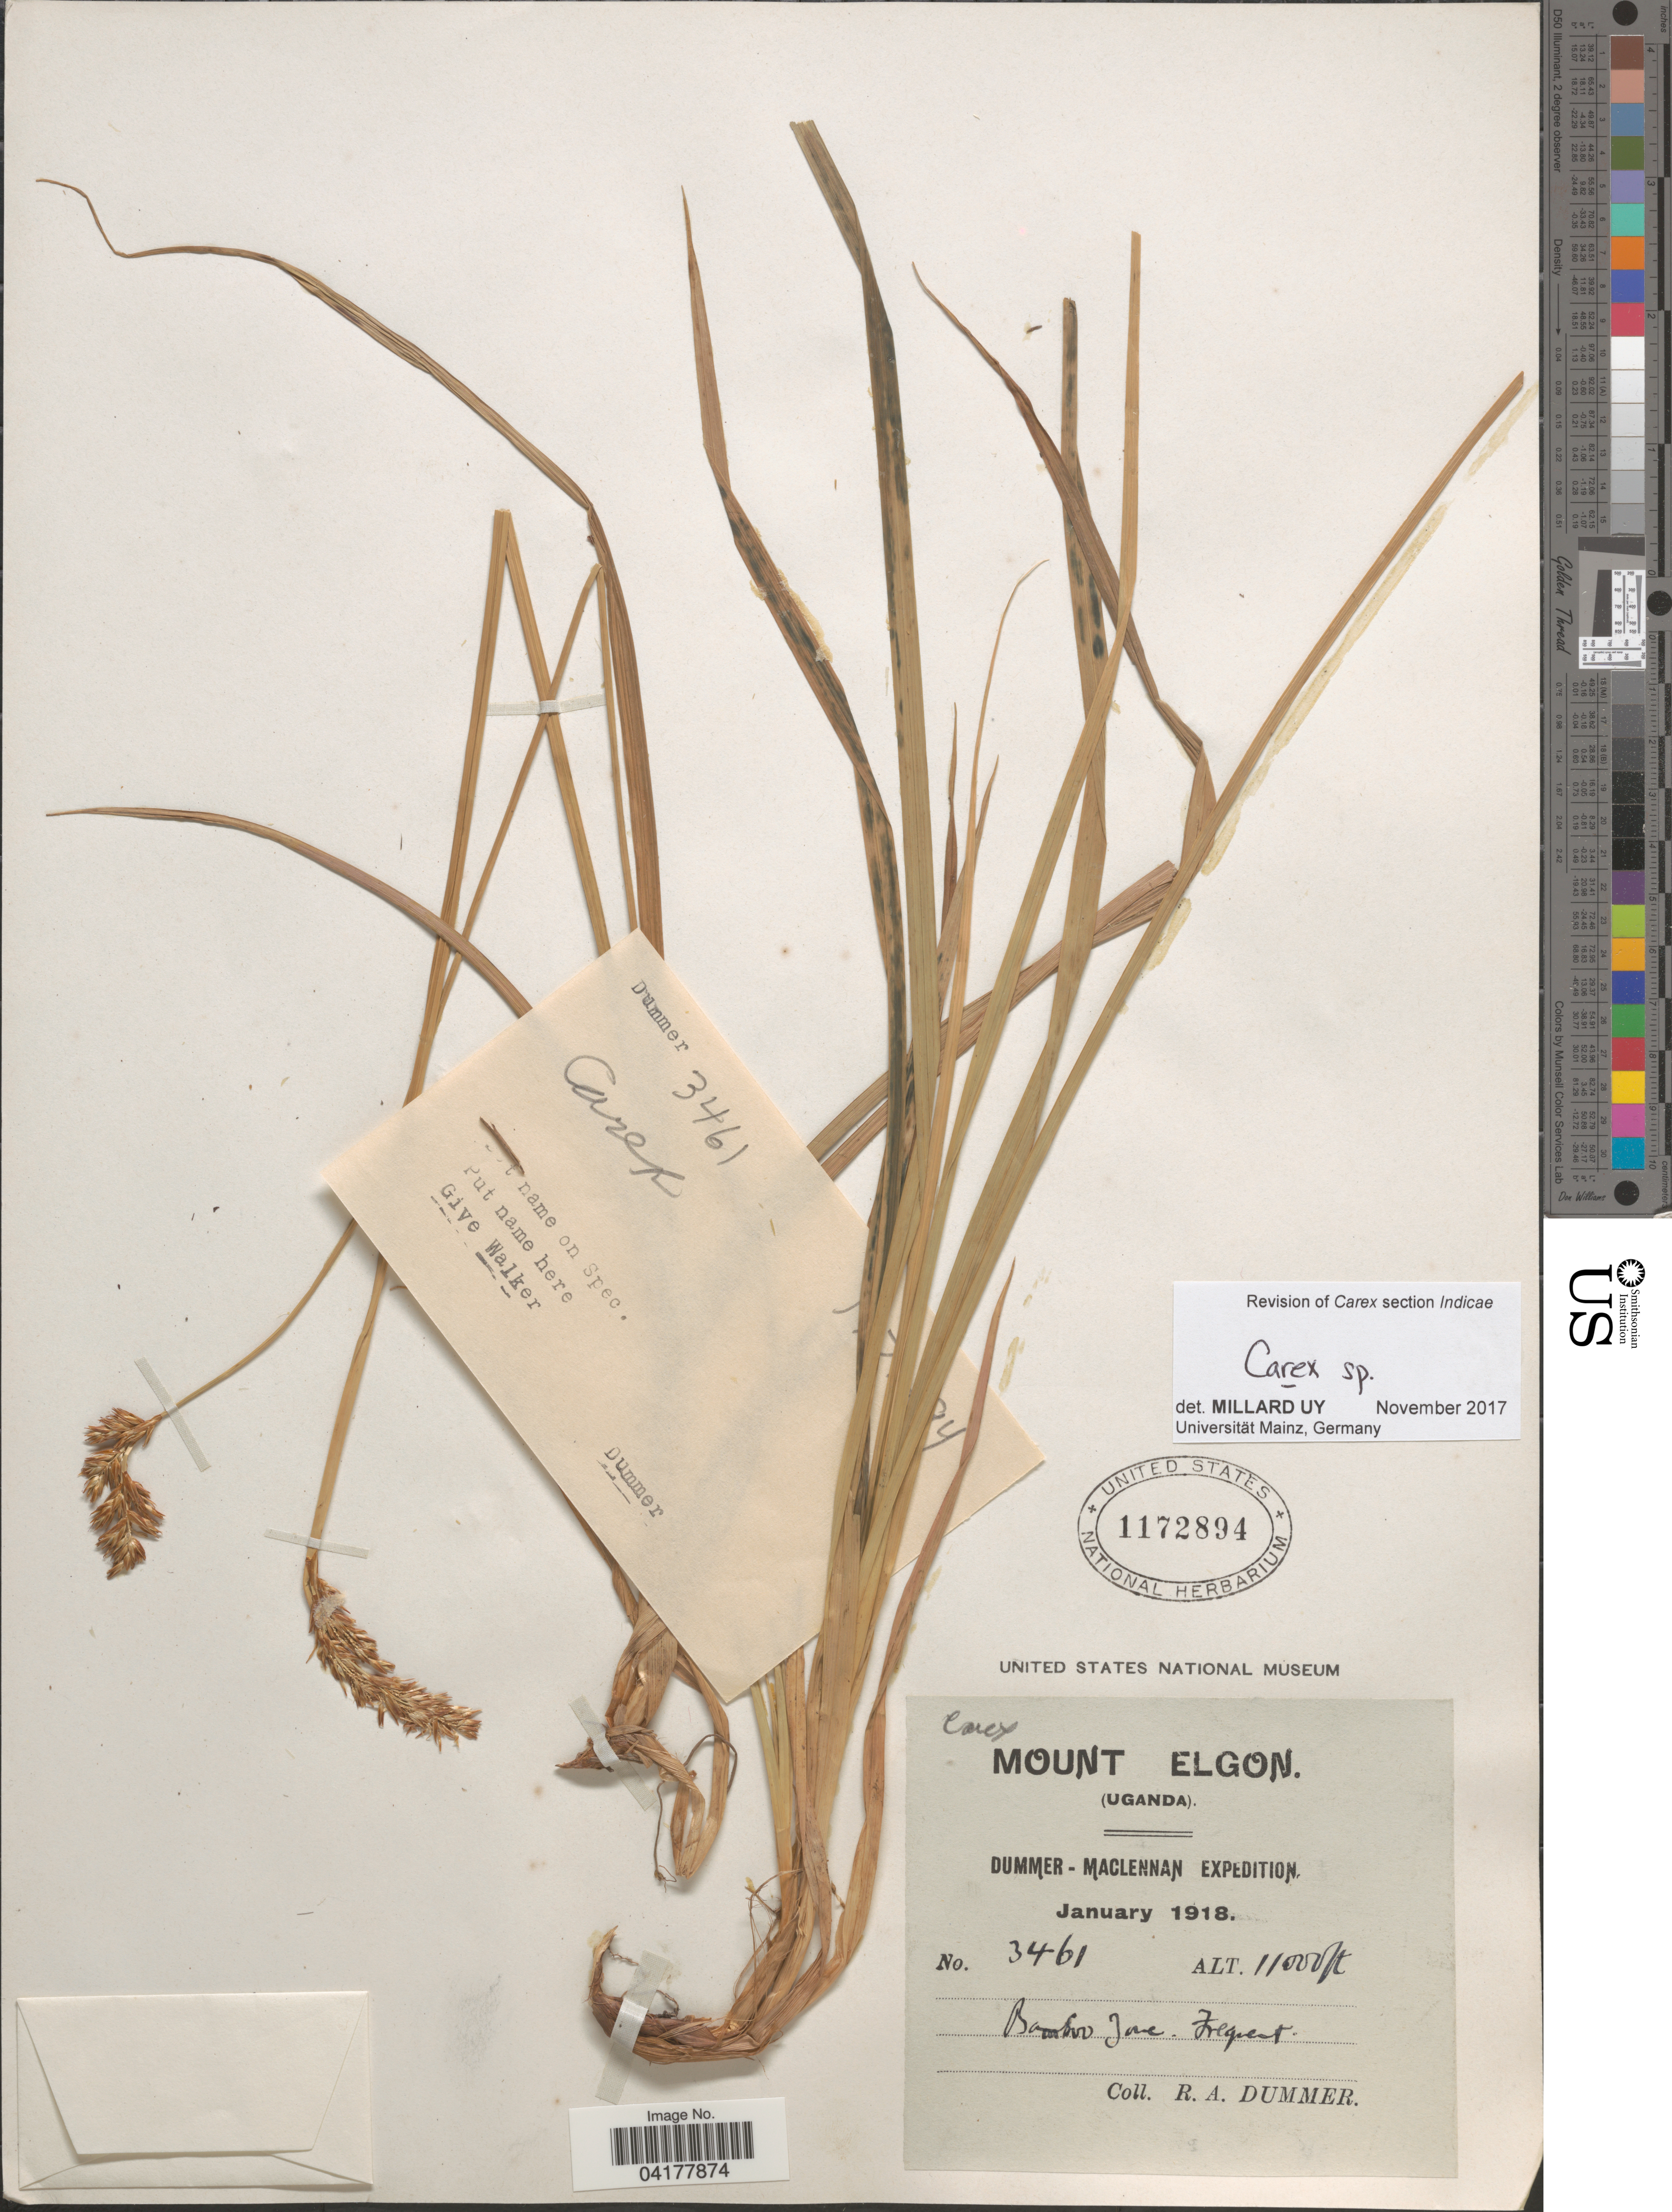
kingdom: Plantae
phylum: Tracheophyta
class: Liliopsida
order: Poales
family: Cyperaceae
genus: Carex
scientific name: Carex sp.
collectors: R. Dümmer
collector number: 3461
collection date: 1918-01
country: Uganda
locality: Mount Elgon. Dummer-Maclennan Expedition.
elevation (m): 3353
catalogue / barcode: US 1172894